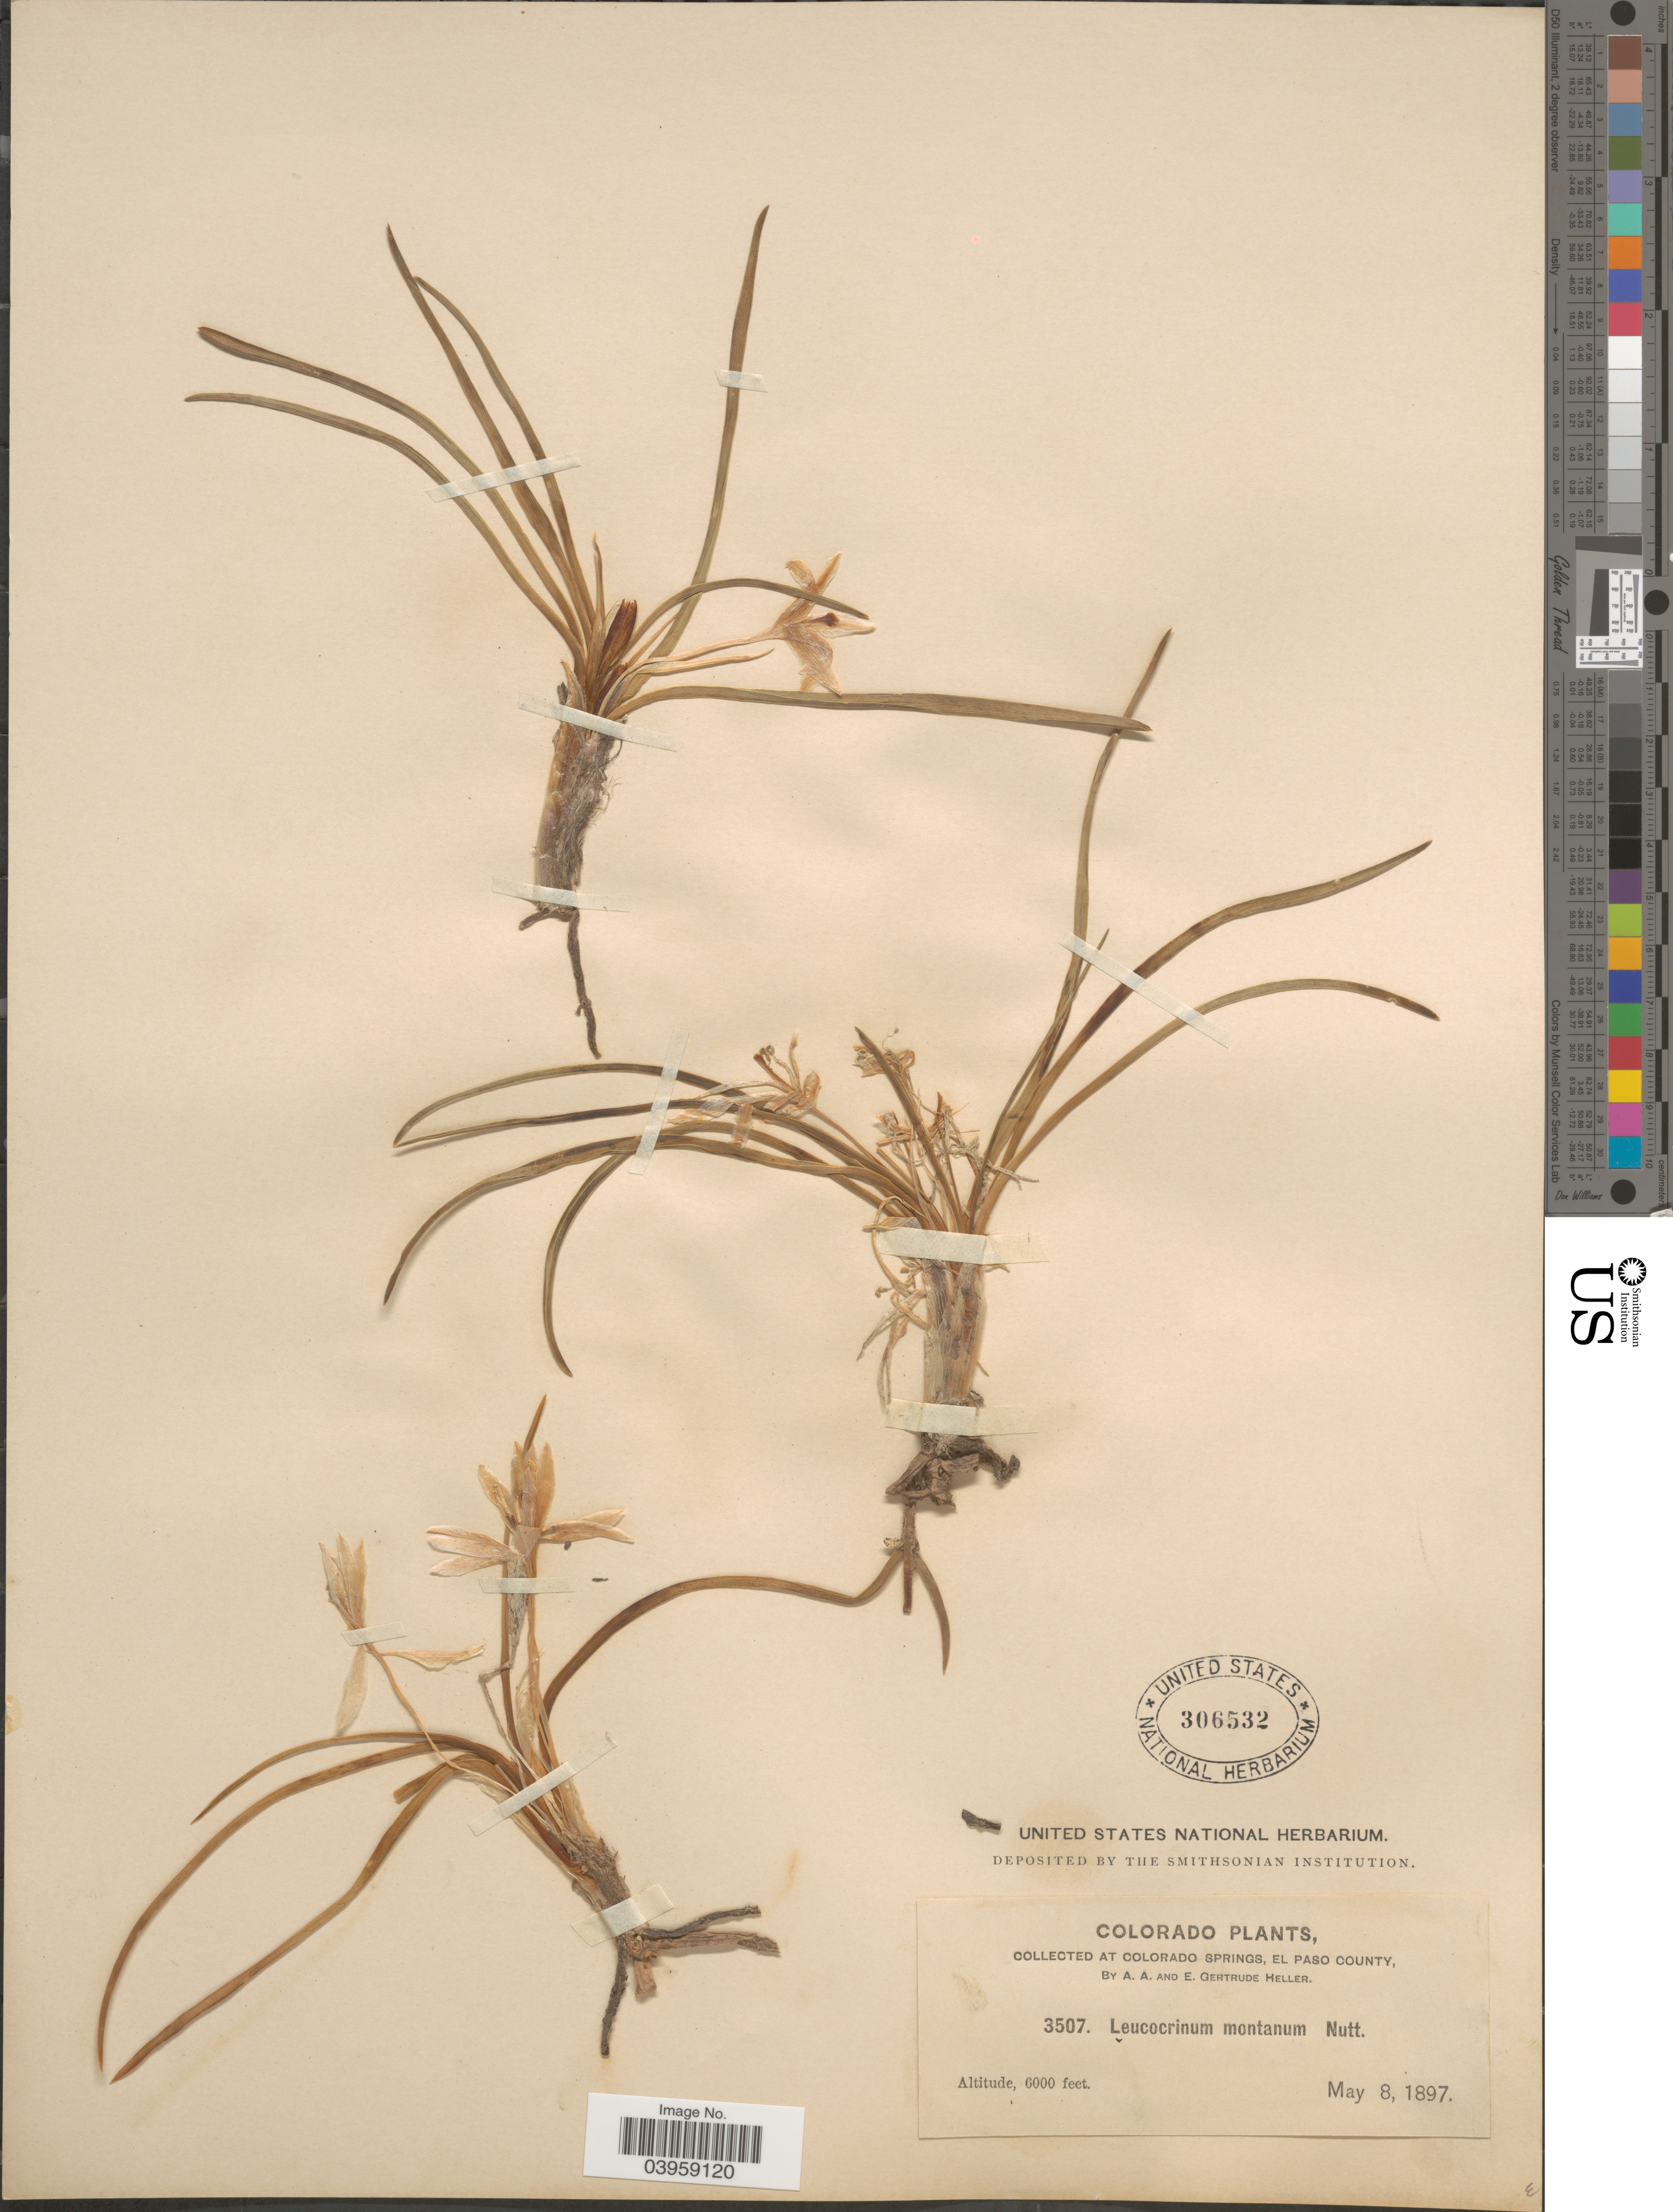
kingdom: Plantae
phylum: Tracheophyta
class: Liliopsida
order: Asparagales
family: Asparagaceae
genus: Leucocrinum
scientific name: Leucocrinum montanum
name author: Nutt.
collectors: A. A. Heller & E. G. Heller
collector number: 3507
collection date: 1897-05-08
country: United States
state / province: Colorado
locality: At Colorado Springs, El Paso County.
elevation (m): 1829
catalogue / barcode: US 306532